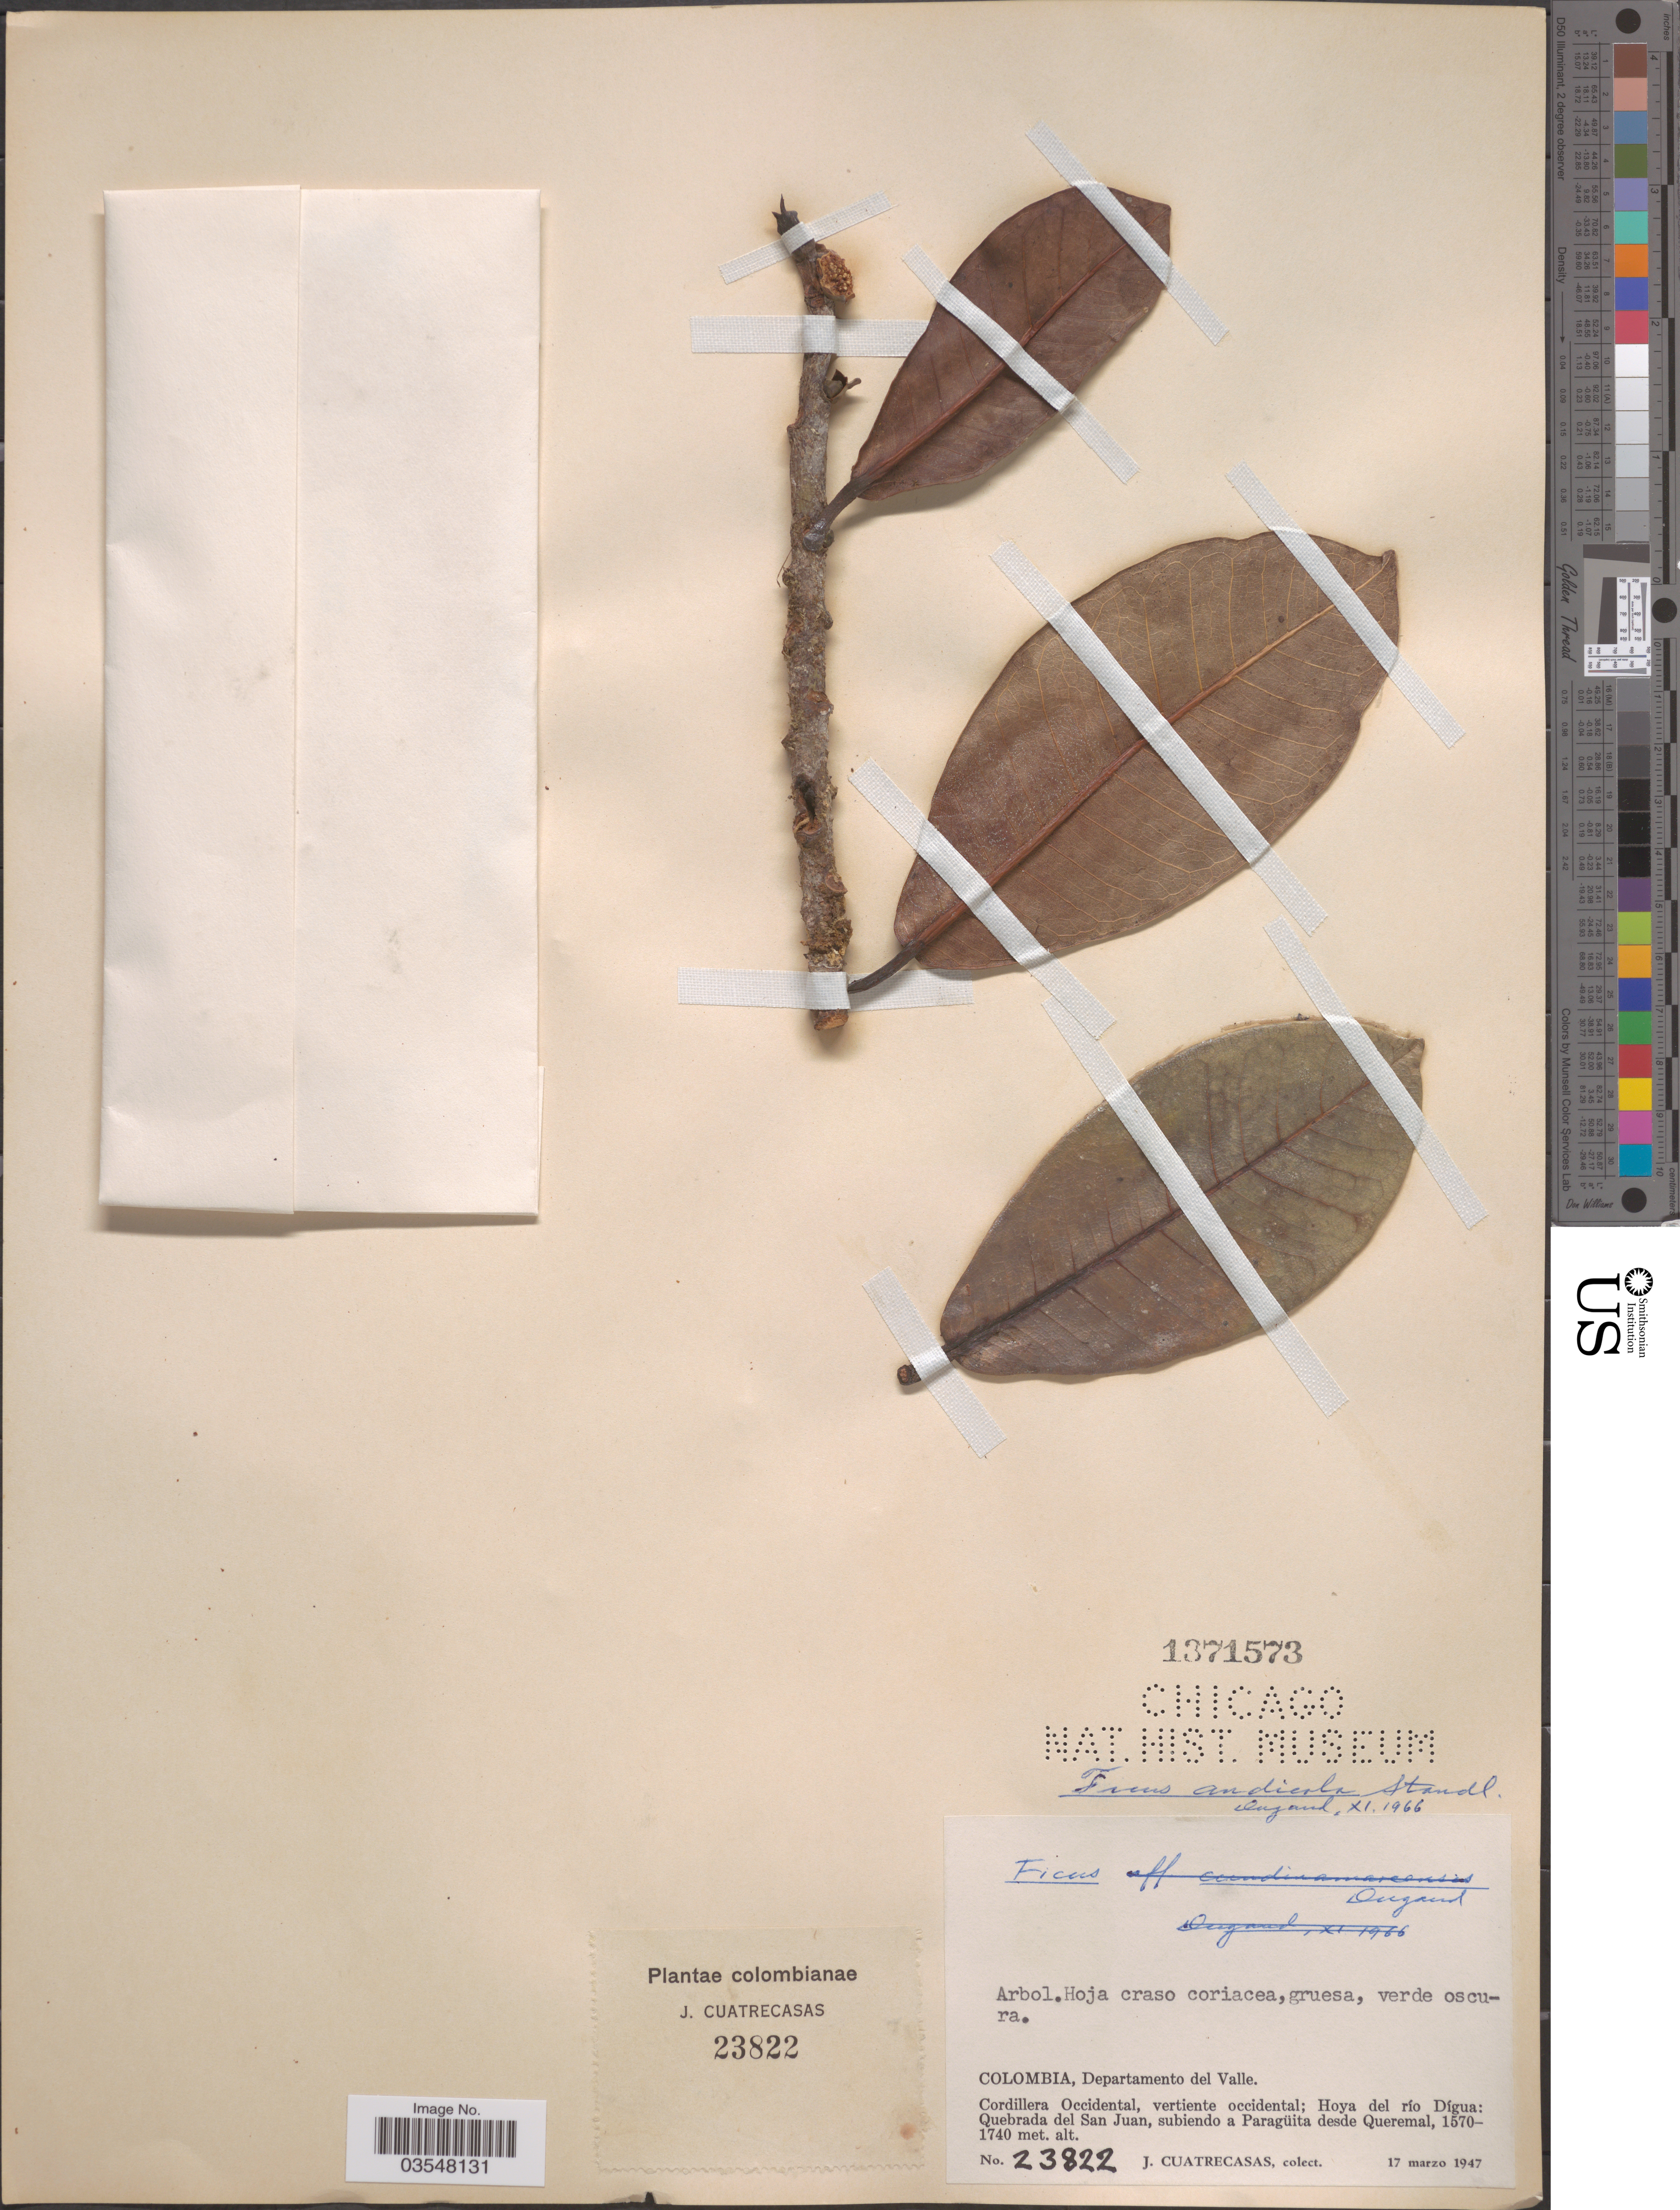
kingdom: Plantae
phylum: Tracheophyta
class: Magnoliopsida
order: Rosales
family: Moraceae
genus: Ficus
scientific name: Ficus andicola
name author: Standl.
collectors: J. Cuatrecasas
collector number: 23822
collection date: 1947-03-17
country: Colombia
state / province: Valle del Cauca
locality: Departamento del Valle. Cordillera Occidental, vertiente occidental; Hoya del río Dígua: Quebrada del San Juan, subiendo a Paragüita desde Queremal.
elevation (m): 1570